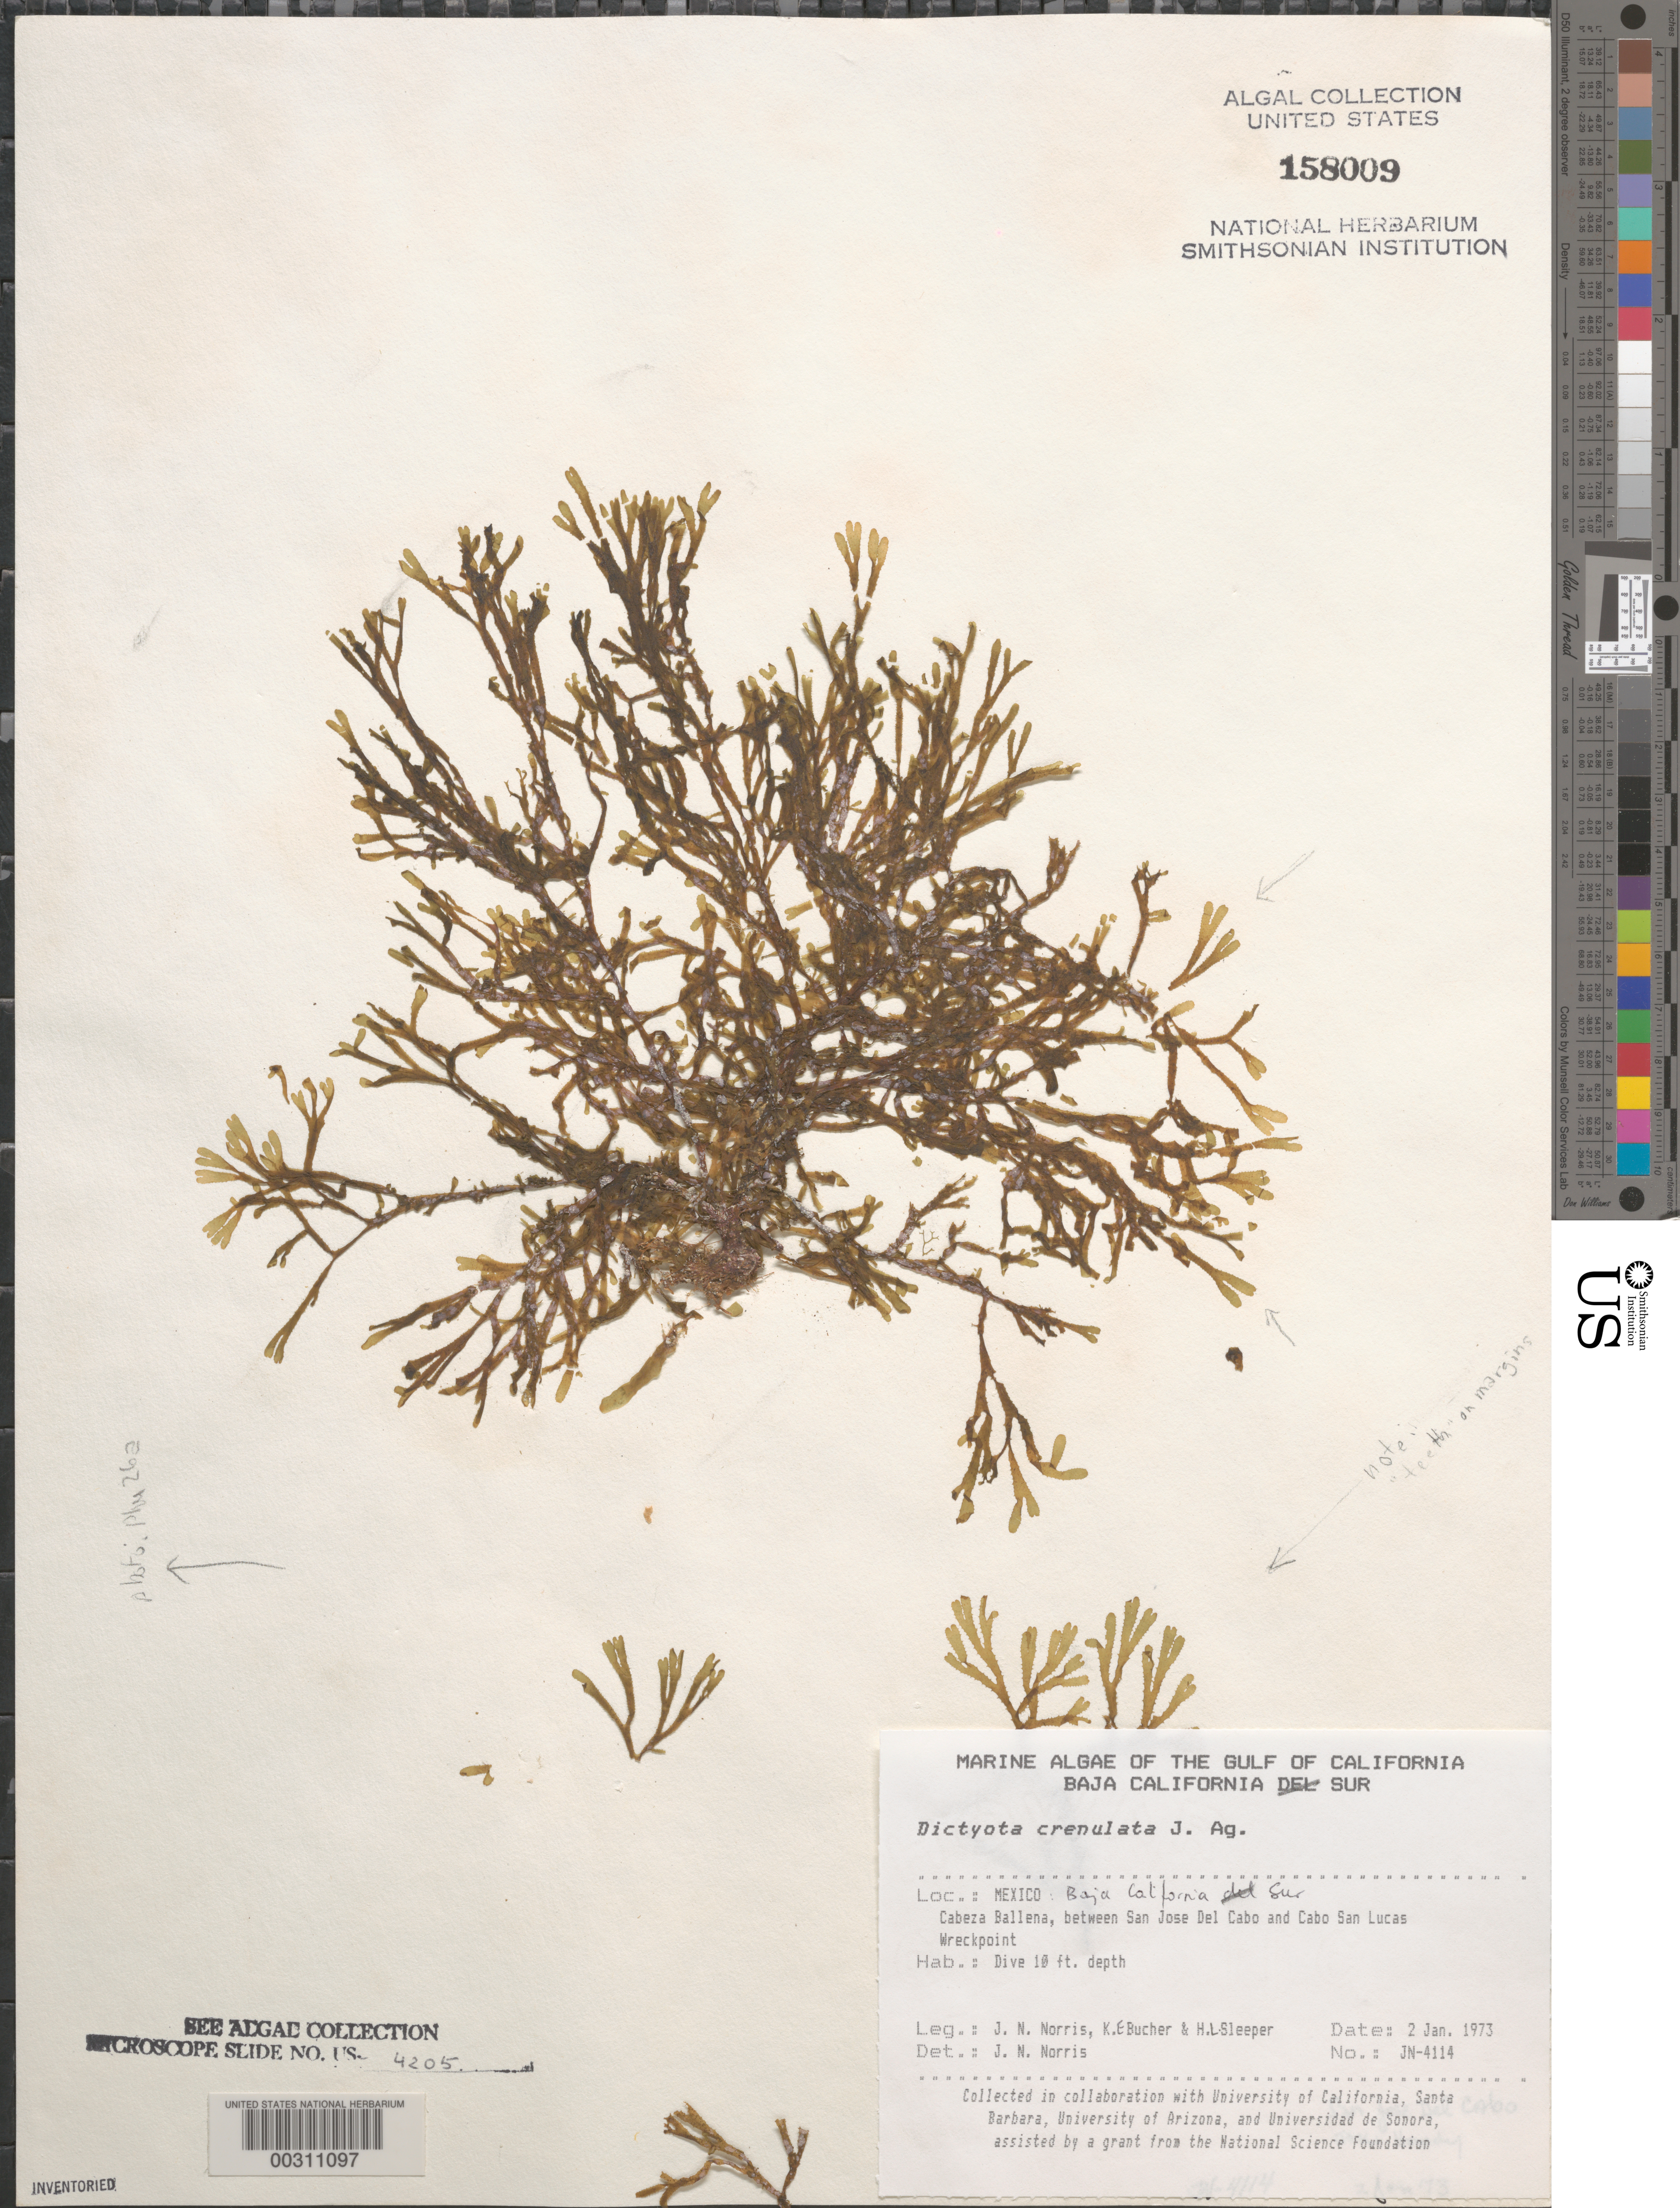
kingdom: Chromista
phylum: Ochrophyta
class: Phaeophyceae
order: Dictyotales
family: Dictyotaceae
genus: Dictyota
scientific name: Dictyota crenulata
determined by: Norris, James N.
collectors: J. N. Norris, K. E. Bucher & H. Sleeper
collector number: JN-4114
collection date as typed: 02 Jan 1973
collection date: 1973-01-02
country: Mexico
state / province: Baja California Sur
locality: Cabeza Ballena between San Jose del Cabo and Cabo San Lucas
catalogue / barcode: US 158009